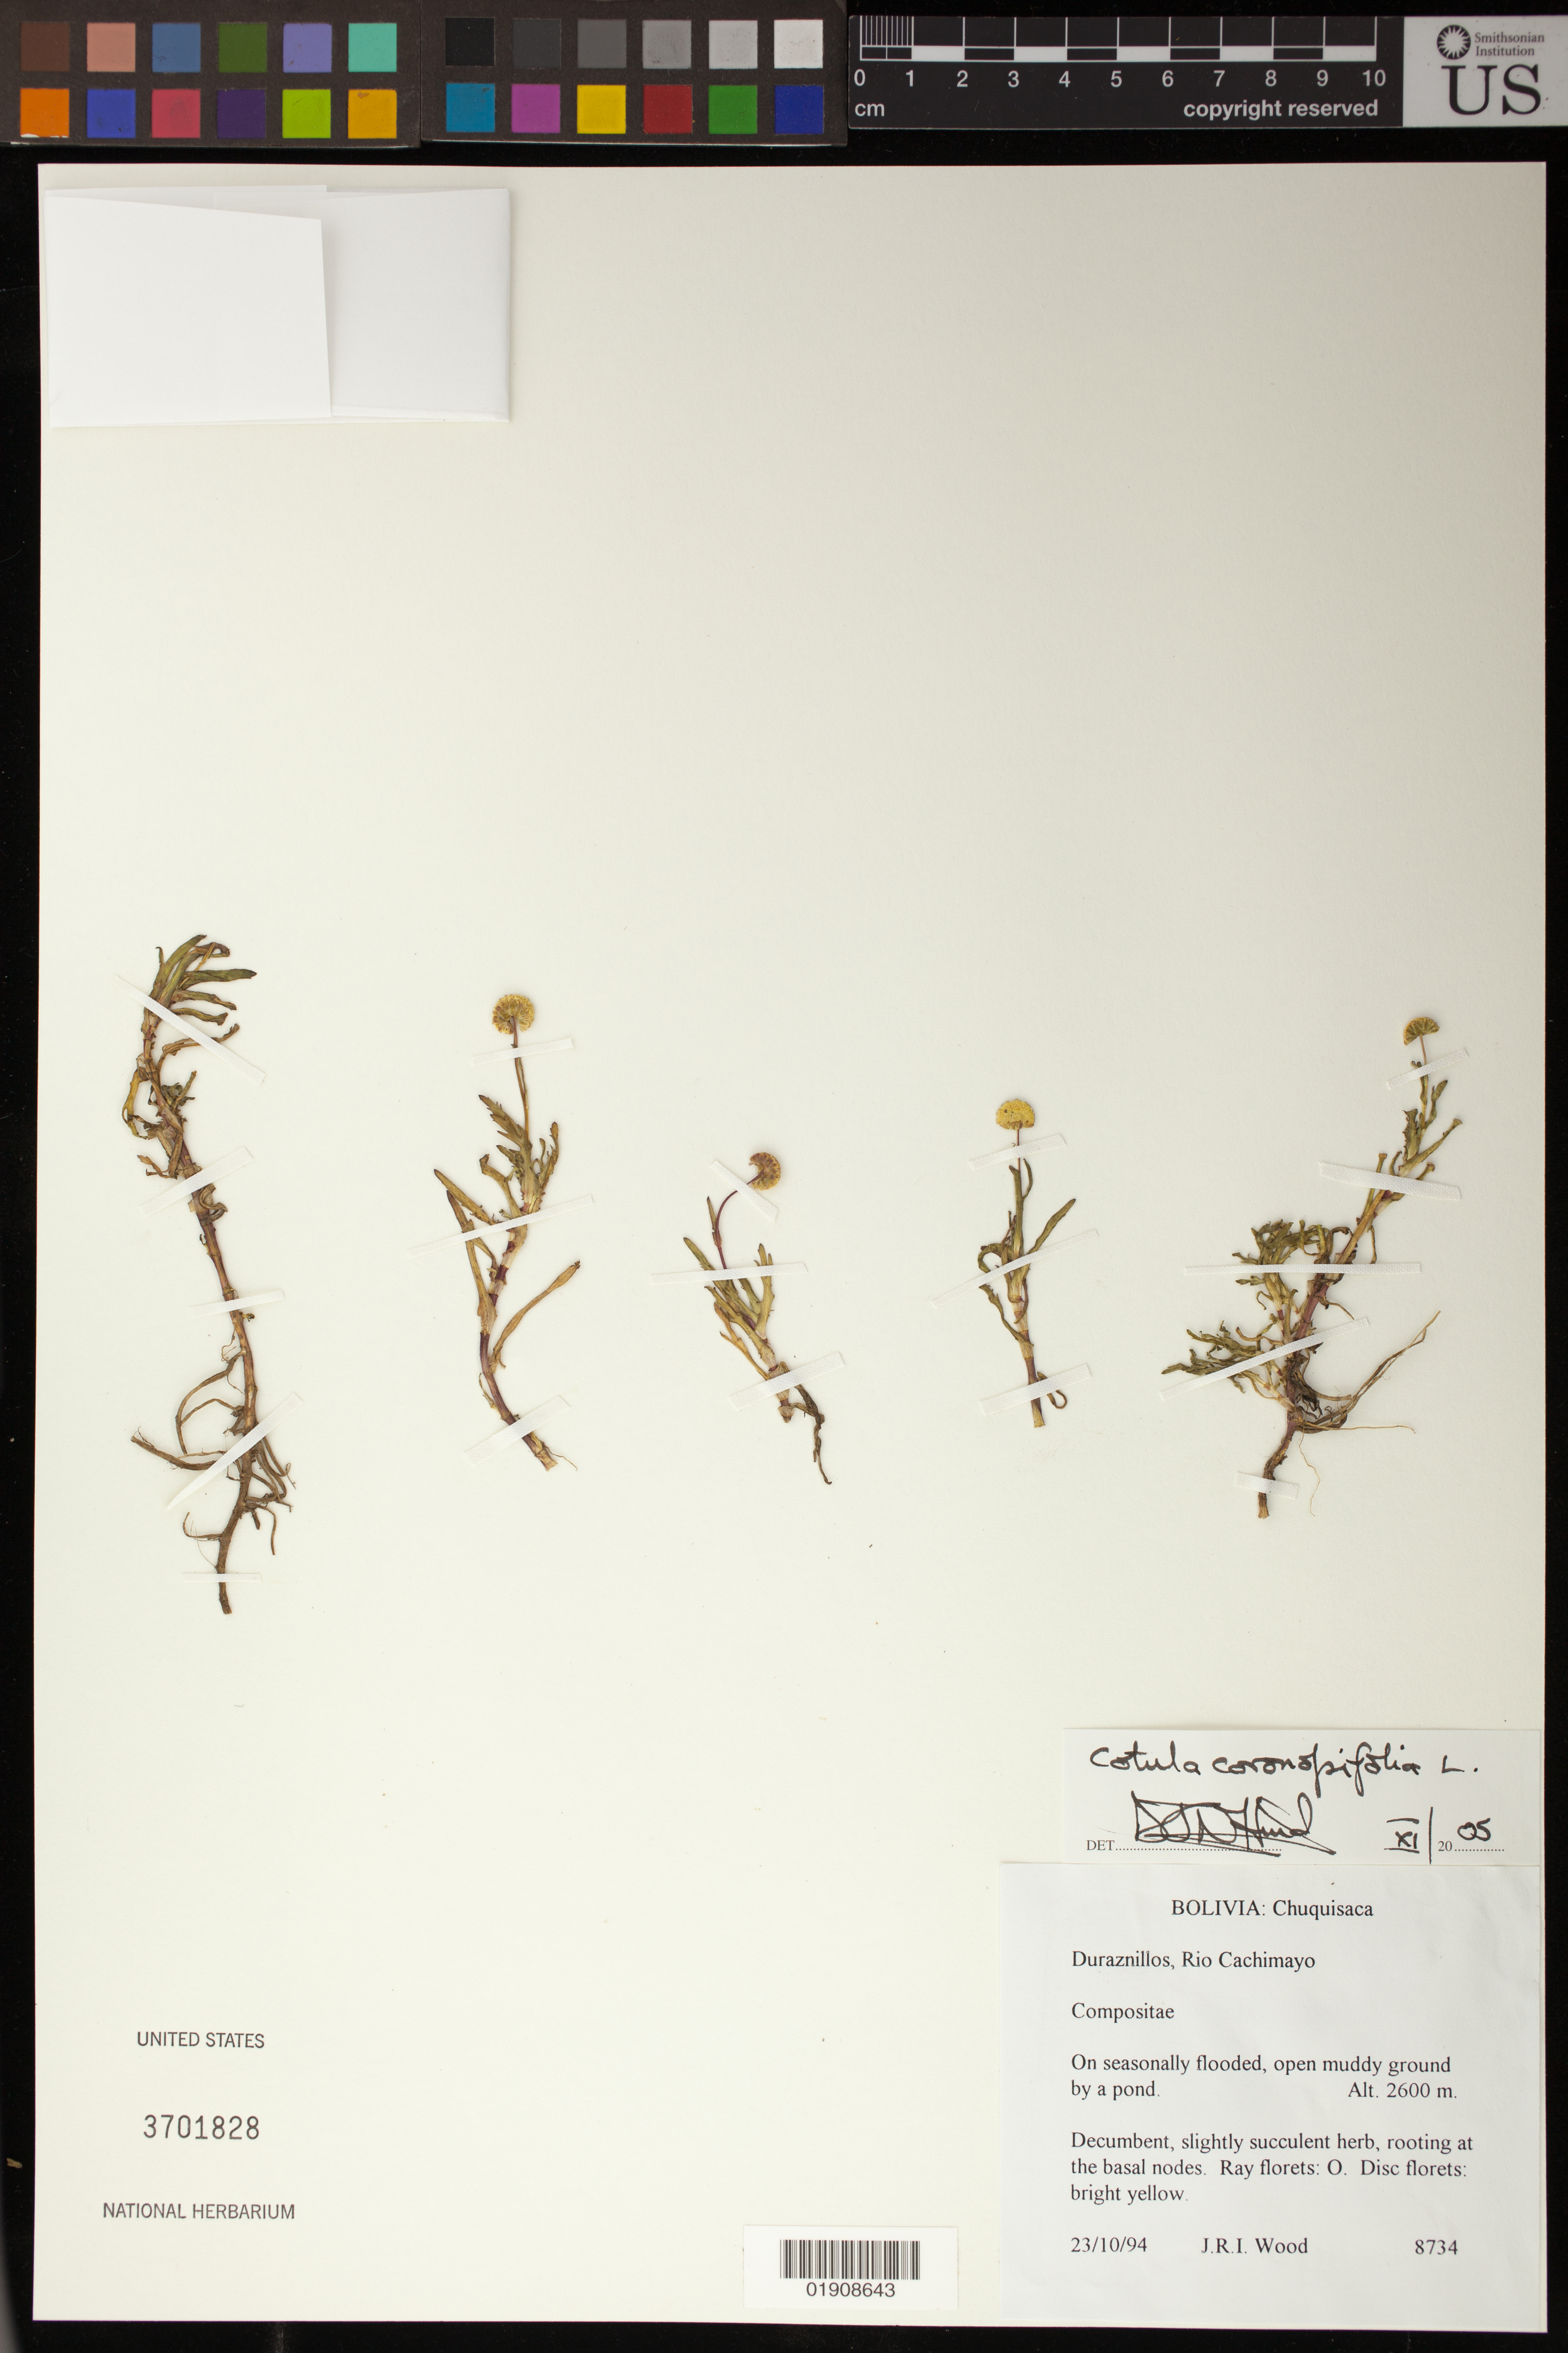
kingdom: Plantae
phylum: Tracheophyta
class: Magnoliopsida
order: Asterales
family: Asteraceae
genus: Cotula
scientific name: Cotula coronopifolia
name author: L.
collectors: J. R. I. Wood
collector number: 8734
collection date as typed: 23 October 1994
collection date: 1994-10-23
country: Bolivia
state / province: Chuquisaca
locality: Duraznillos, Rio Cachimayo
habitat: on seasonally flooded, open muddy ground by a pond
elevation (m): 2600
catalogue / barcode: US 3701828